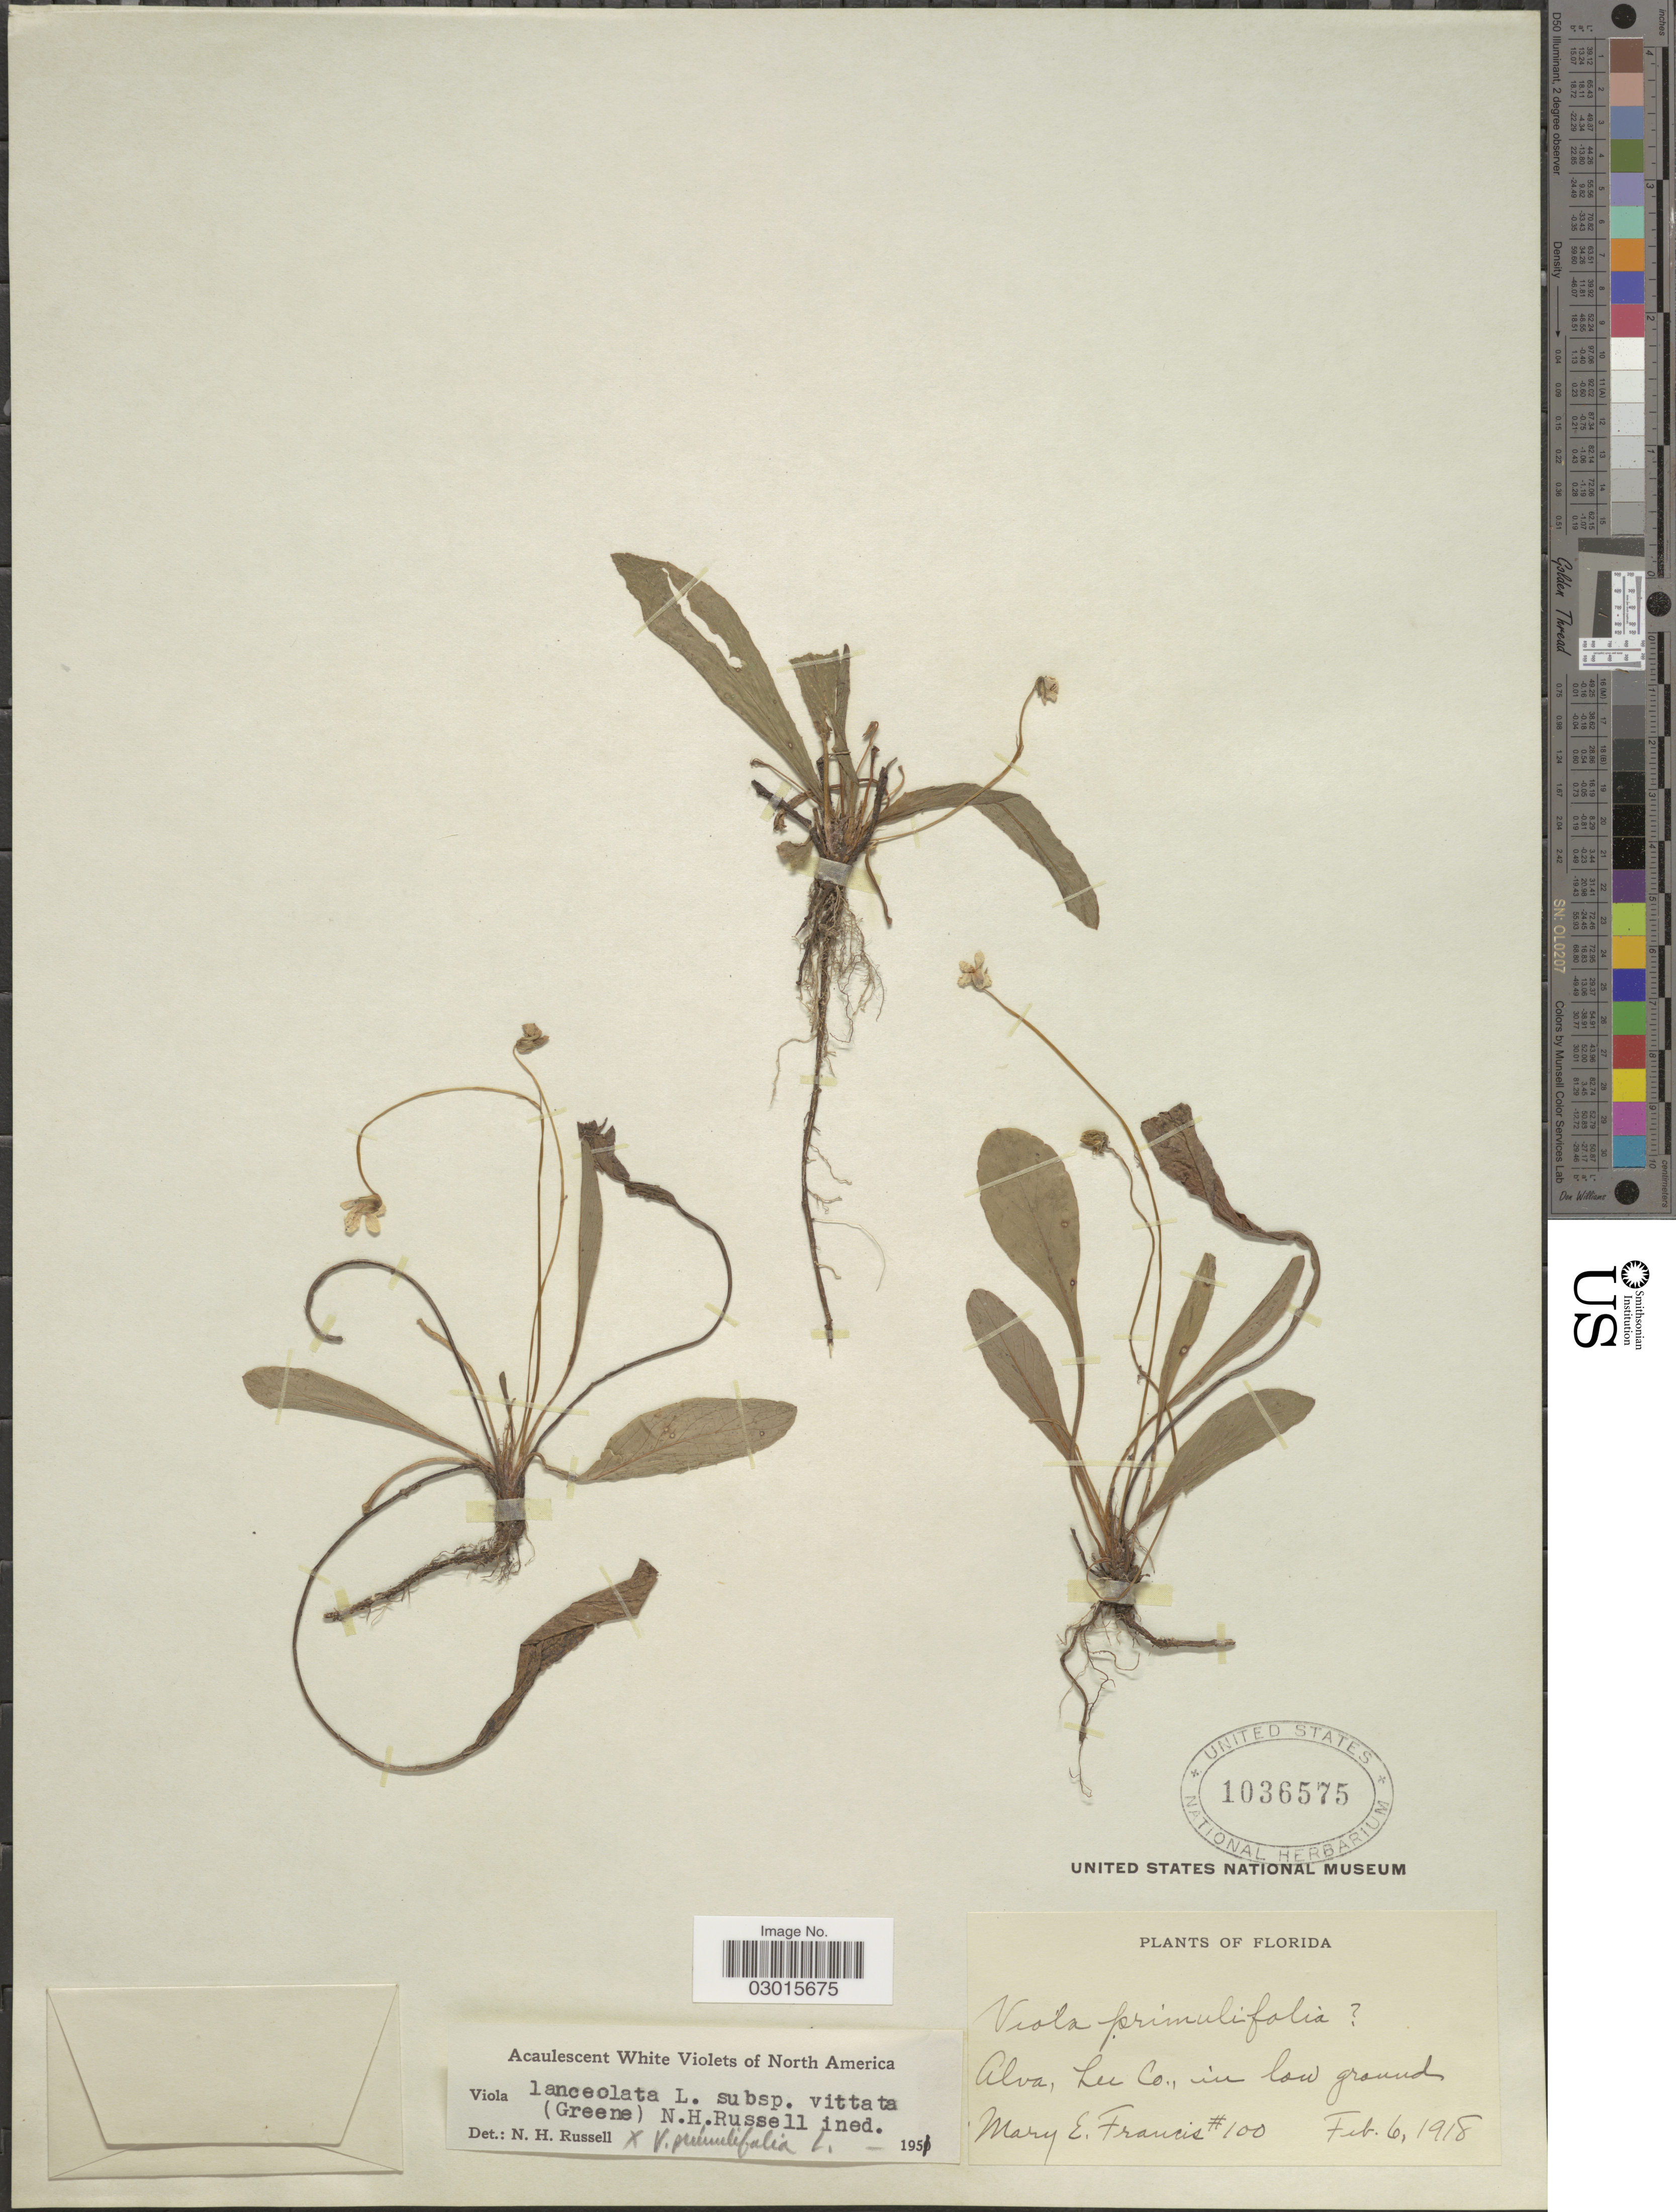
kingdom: Plantae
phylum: Tracheophyta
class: Magnoliopsida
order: Malpighiales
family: Violaceae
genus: Viola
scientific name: Viola lanceolata subsp. vittata x V. primulifolia L.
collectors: M. E. Francis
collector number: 100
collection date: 1918-02-06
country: United States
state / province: Florida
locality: Alva, Lee Co.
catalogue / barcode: US 1036575